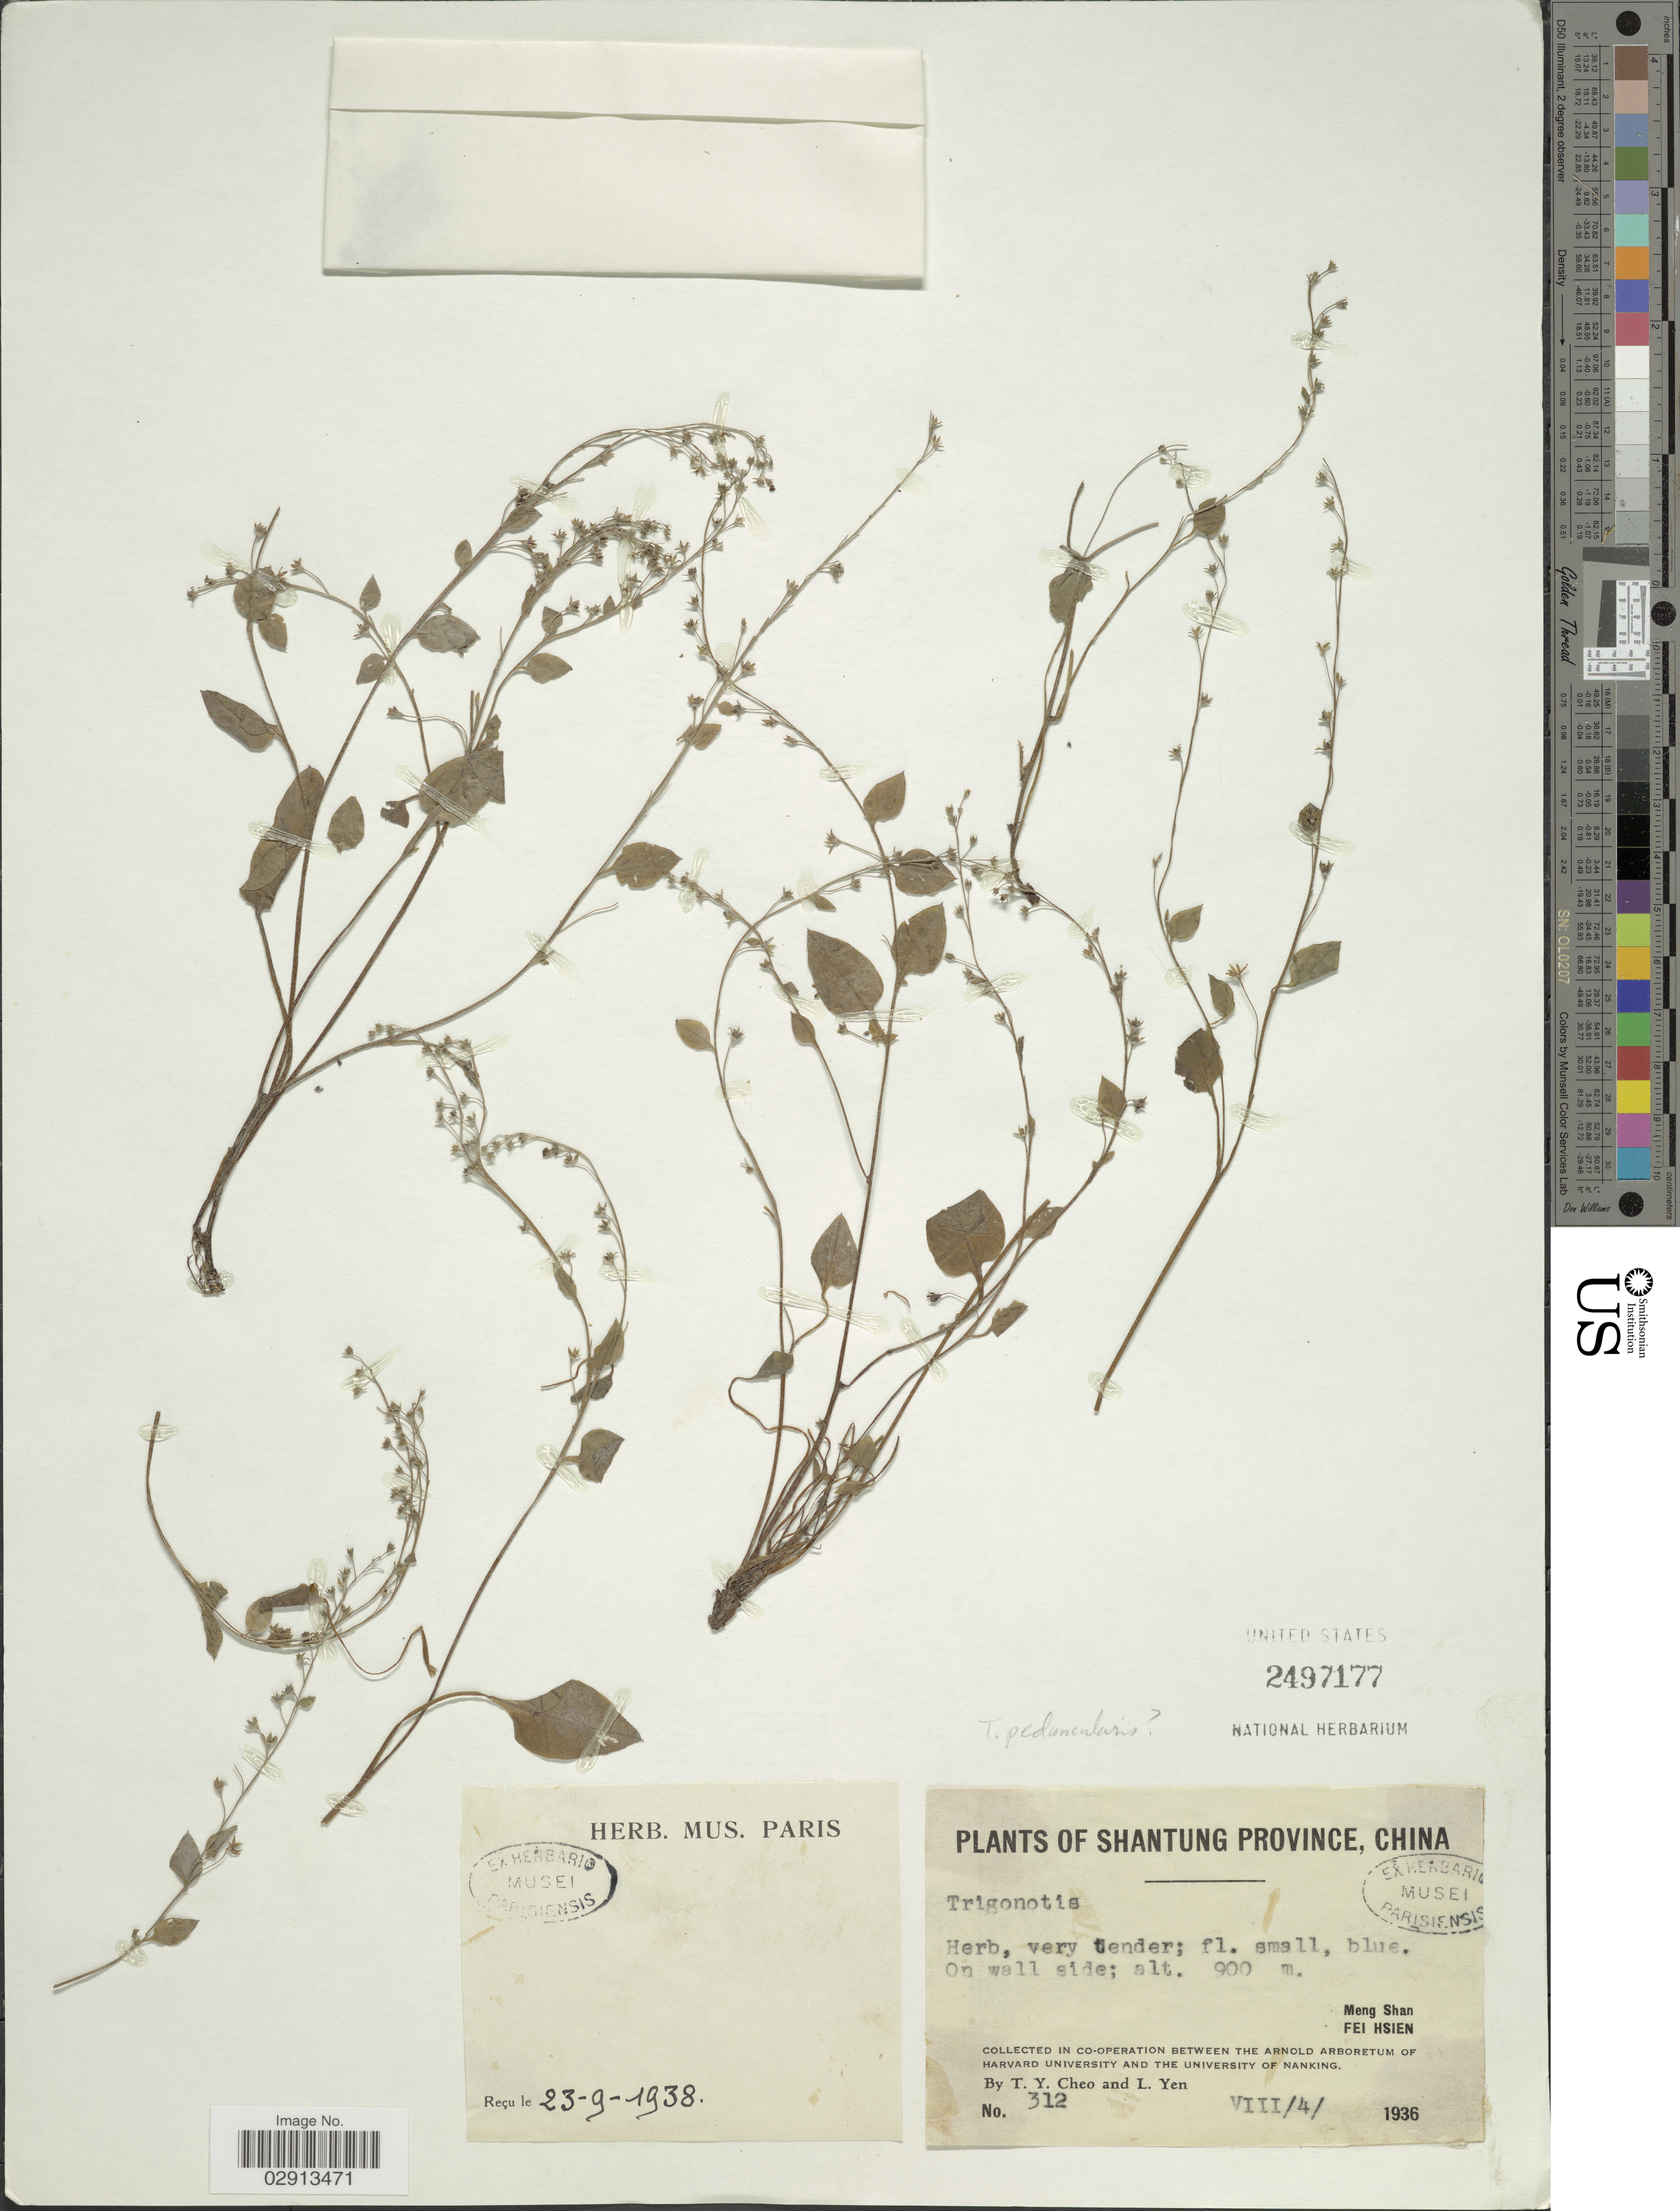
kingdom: Plantae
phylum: Tracheophyta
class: Magnoliopsida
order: Boraginales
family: Boraginaceae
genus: Trigonotis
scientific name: Trigonotis peduncularis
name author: (Trevis.) Benth. ex Baker et al.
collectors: T. Cheo & L. Yen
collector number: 312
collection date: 1936-08-04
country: China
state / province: Shandong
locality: Shantung Province. On wall side. Meng Shan. Fei Hsien.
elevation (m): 900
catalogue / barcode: US 2497177